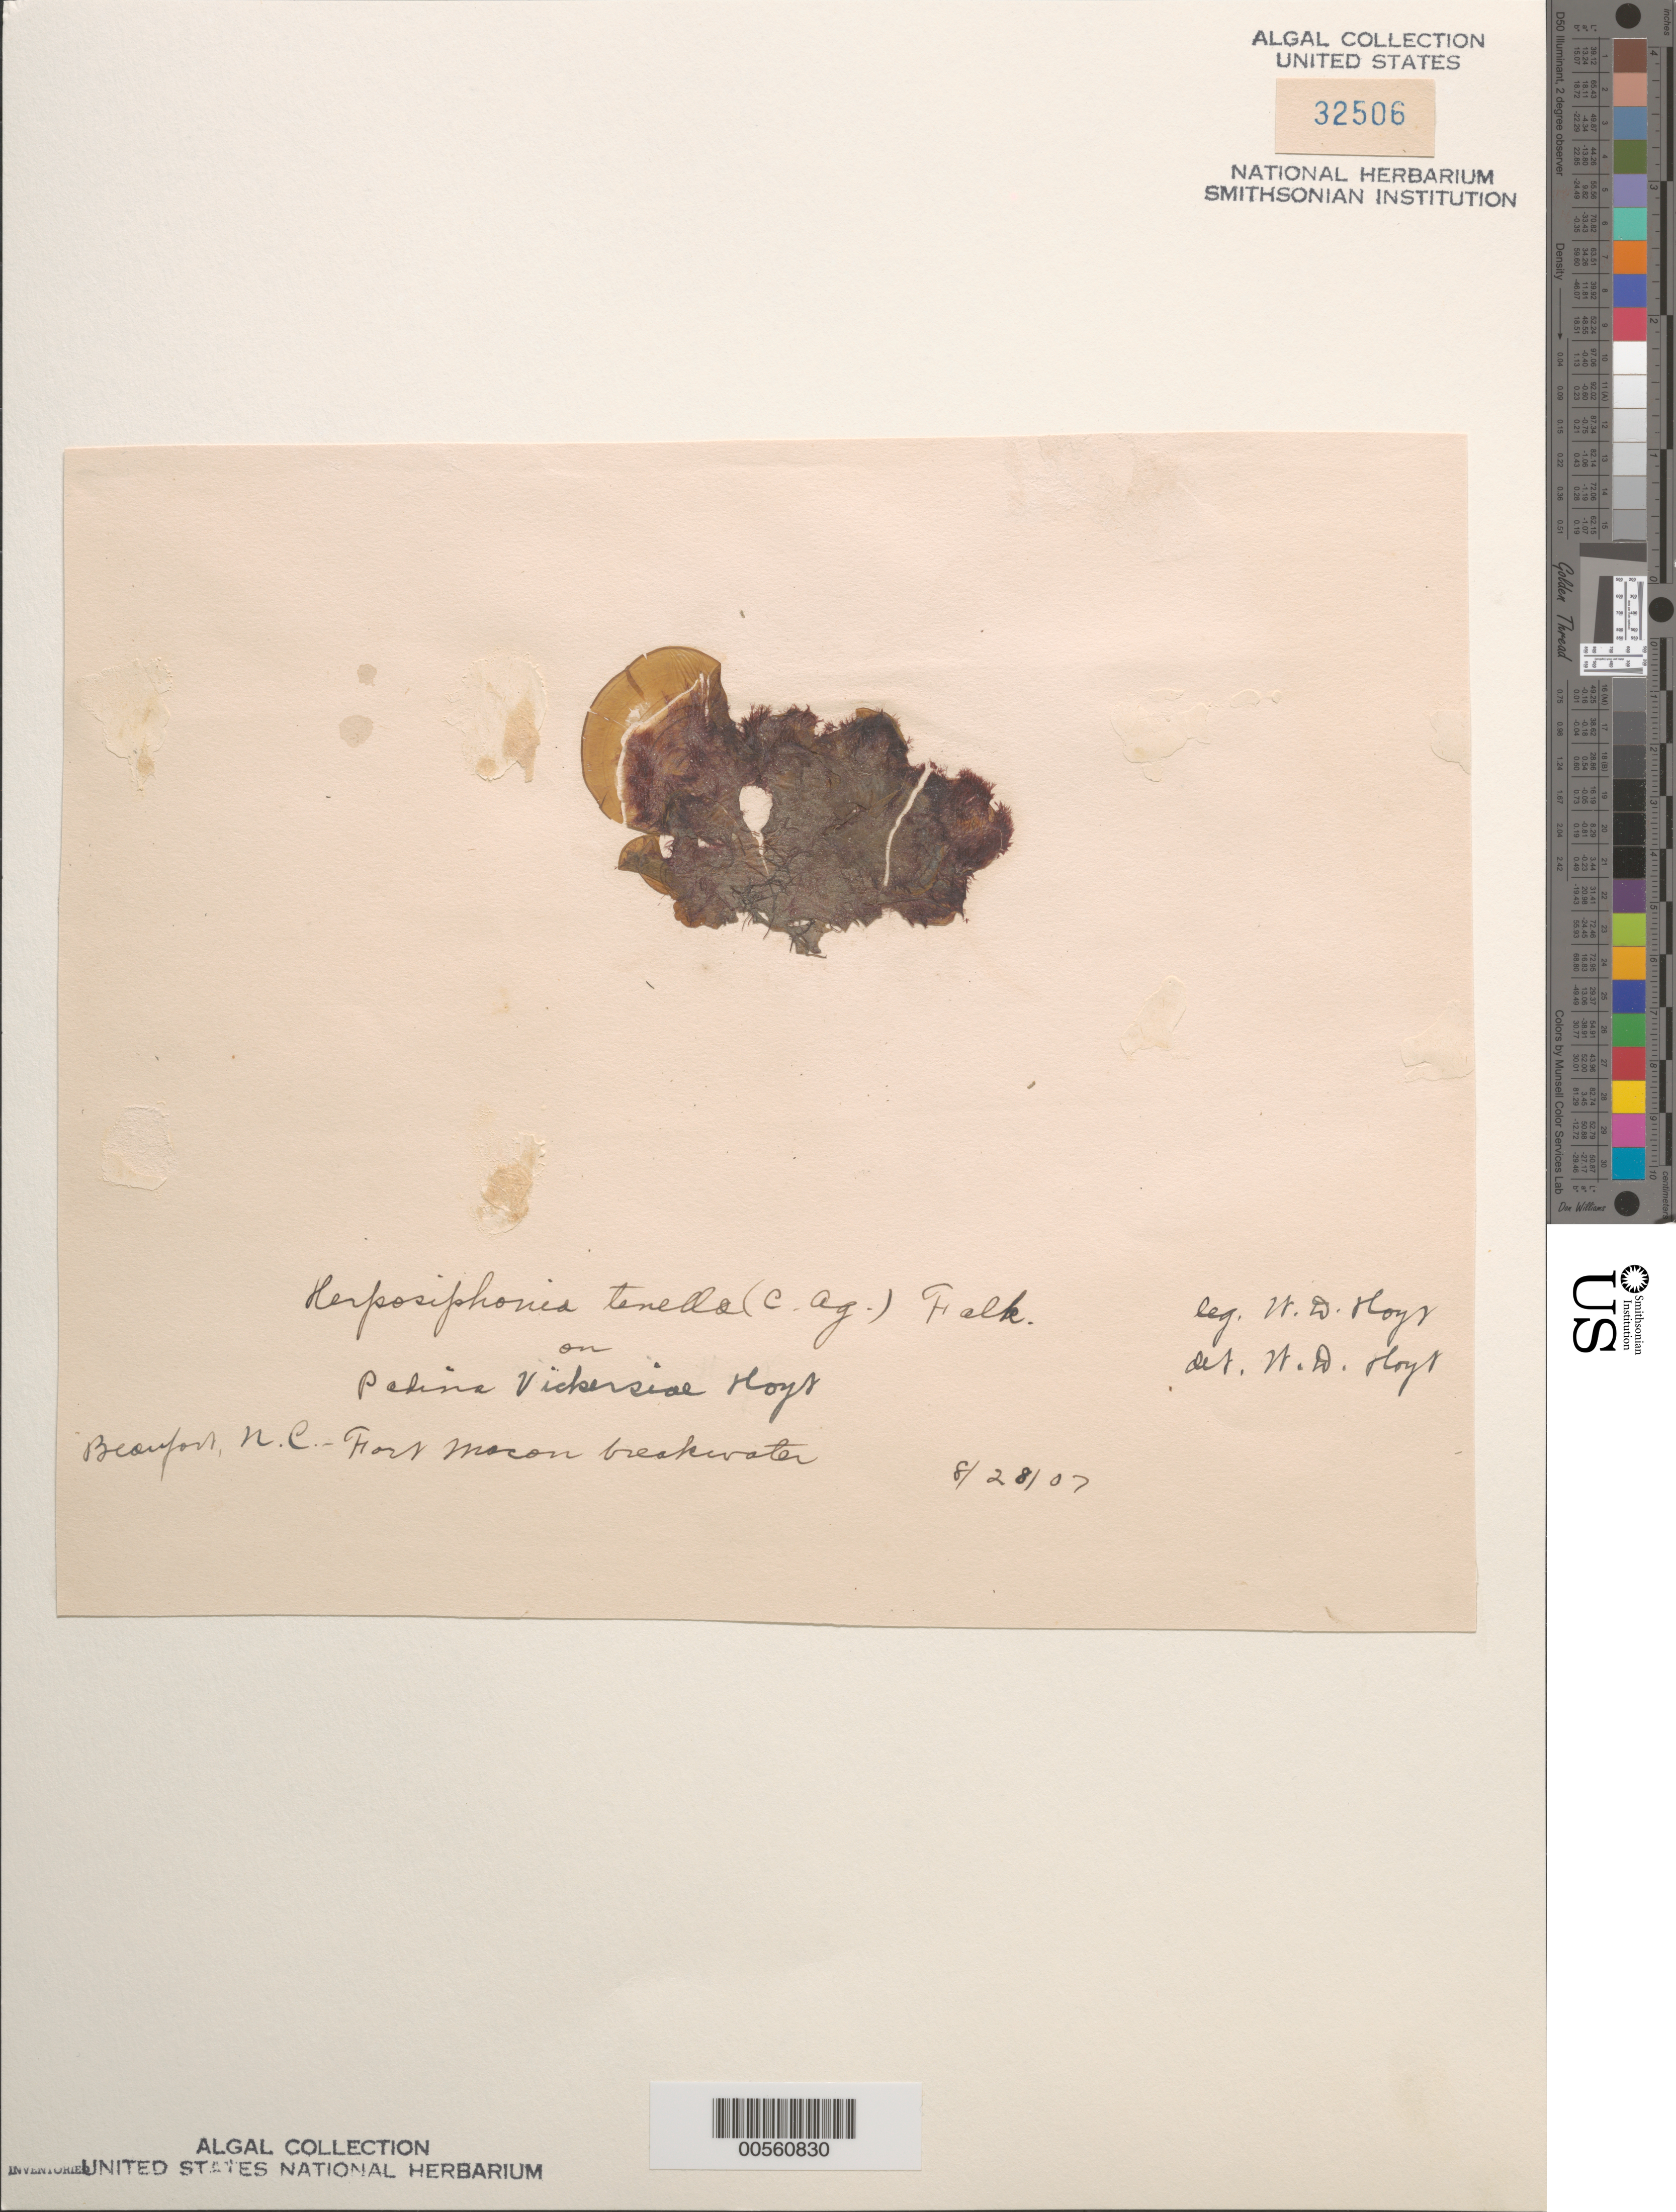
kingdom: Plantae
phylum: Rhodophyta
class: Florideophyceae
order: Ceramiales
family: Rhodomelaceae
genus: Herposiphonia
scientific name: Herposiphonia tenella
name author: (C. Agardh) Ambronn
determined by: Hoyt, W. D.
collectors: W. D. Hoyt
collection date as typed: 28 Aug 1907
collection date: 1907-08-28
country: United States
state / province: North Carolina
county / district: Carteret County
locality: Beaufort, Fort Macon breakwater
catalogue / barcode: US 32506